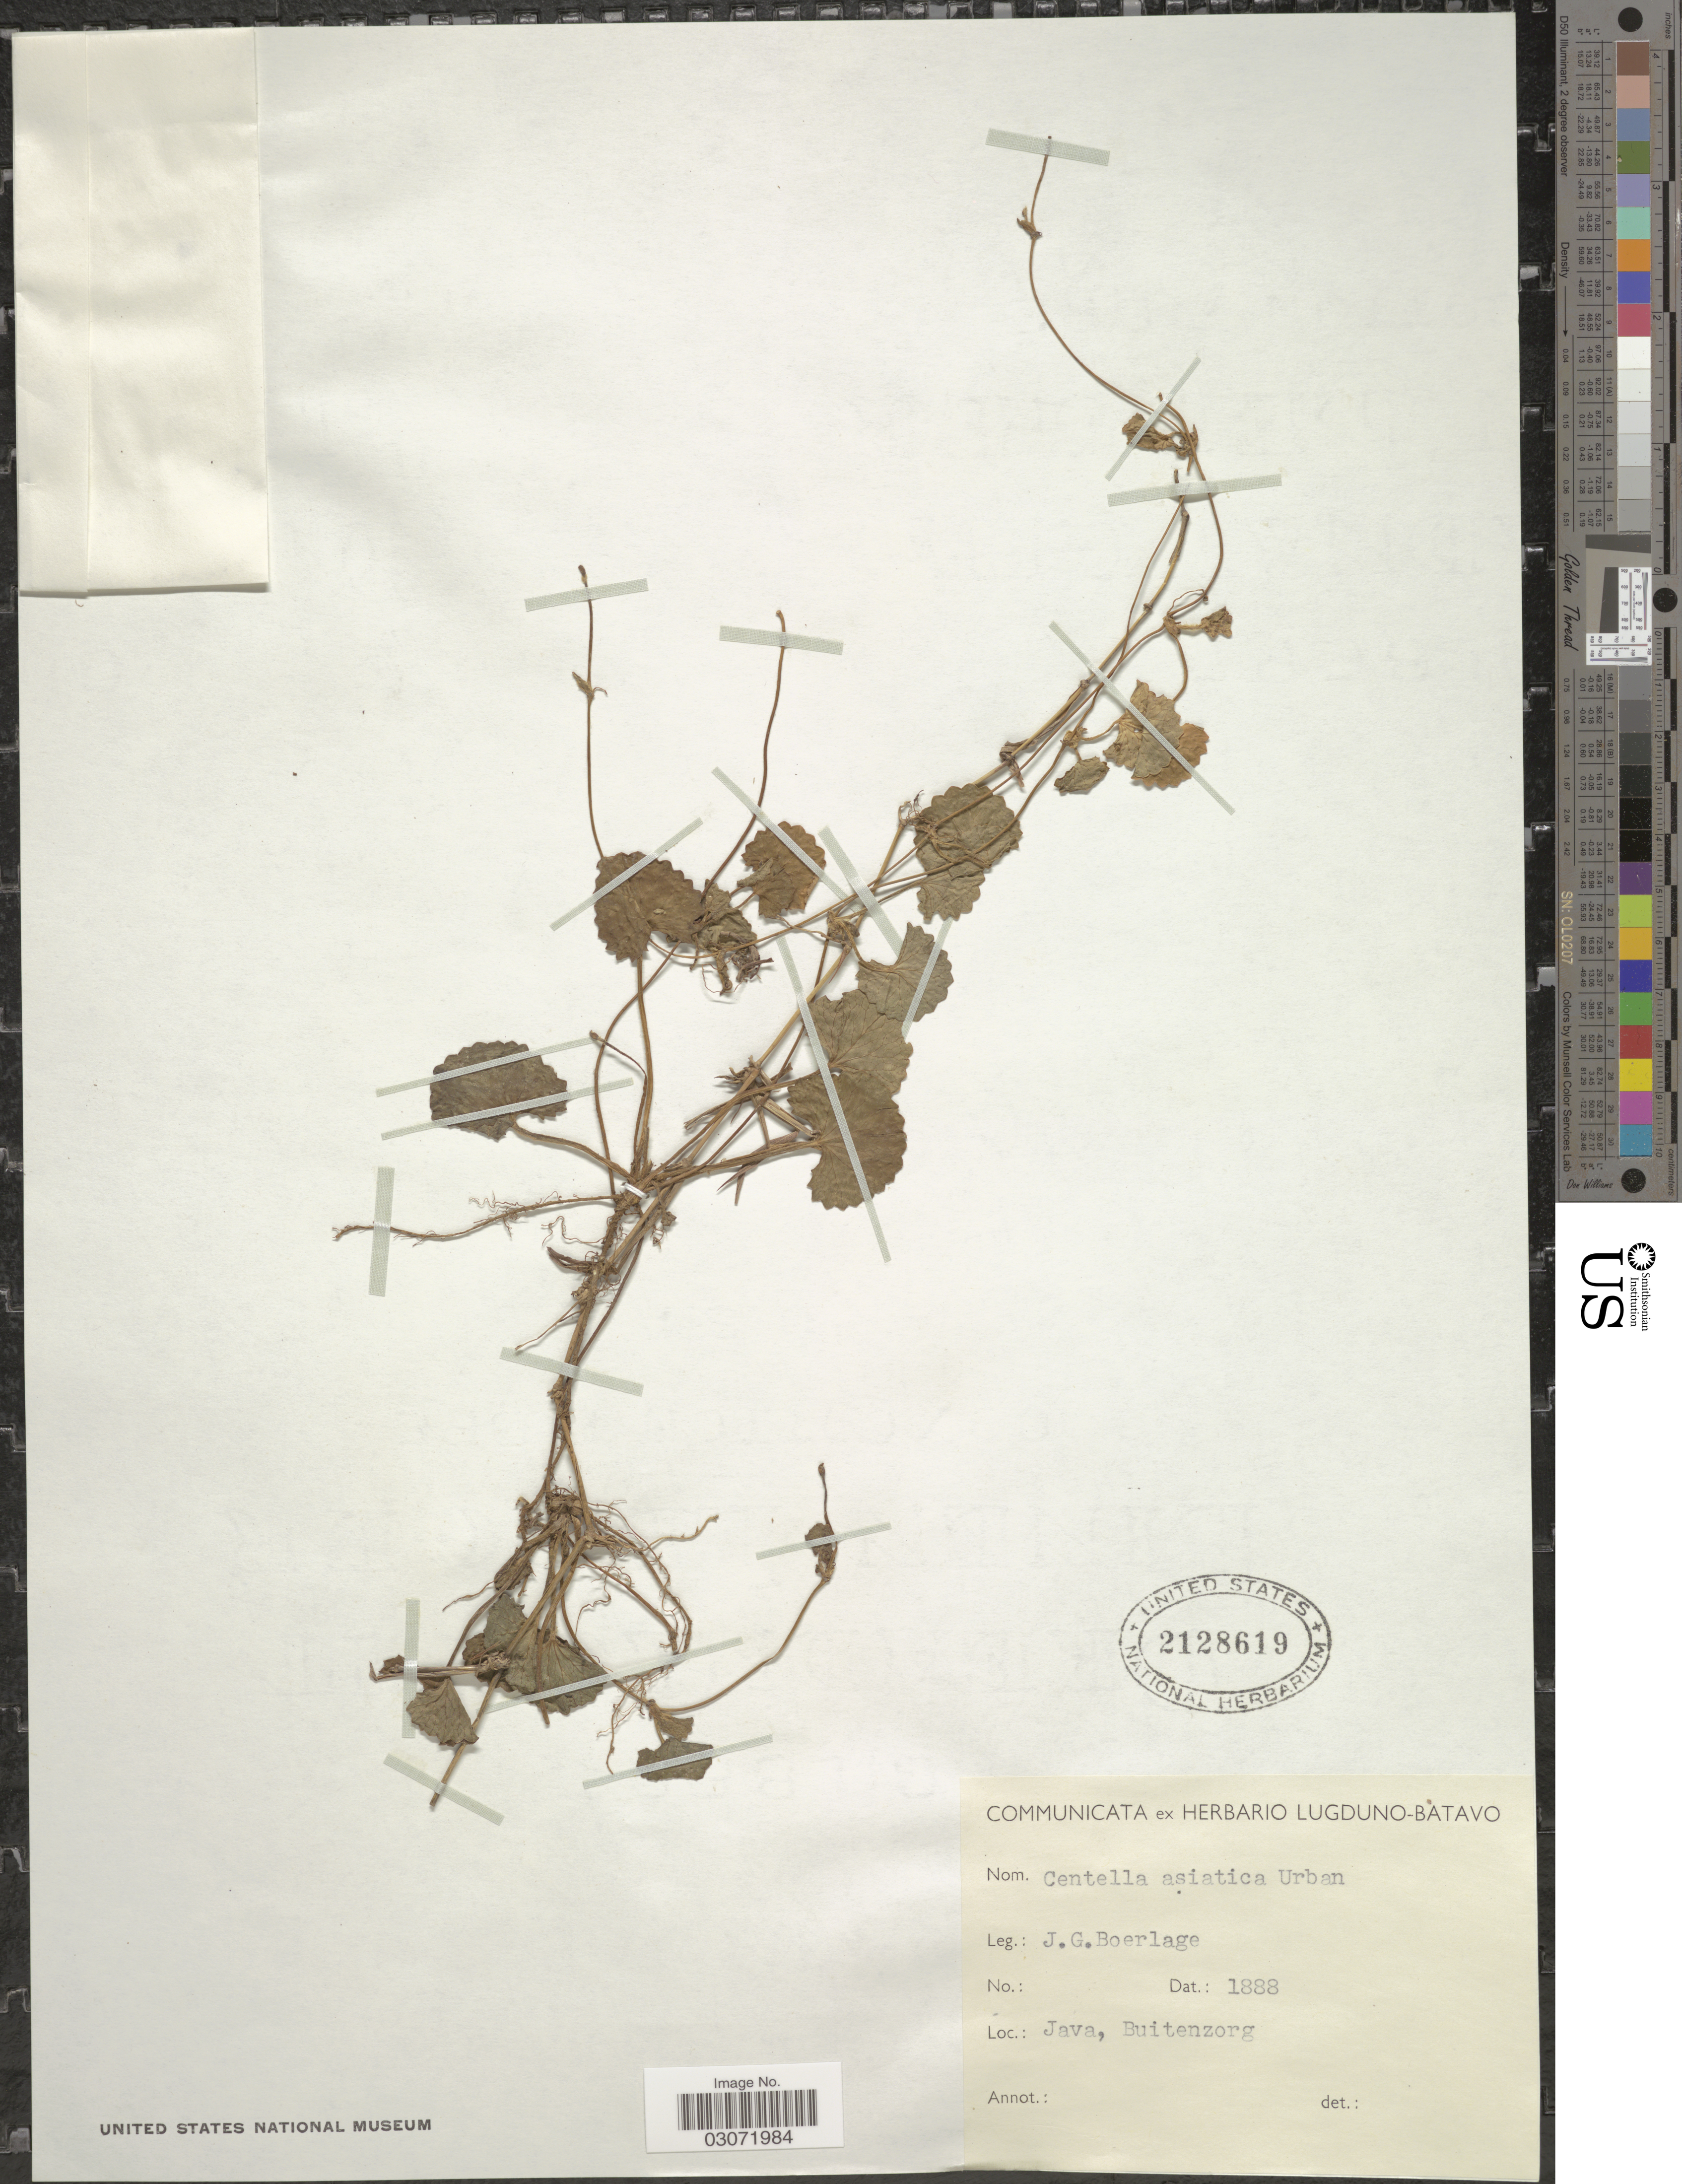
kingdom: Plantae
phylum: Tracheophyta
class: Magnoliopsida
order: Apiales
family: Apiaceae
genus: Centella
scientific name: Centella asiatica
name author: (L.) Urb.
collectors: J. G. Boerlage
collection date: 1888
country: Indonesia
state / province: Java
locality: Buitenzorg.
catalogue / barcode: US 2128619